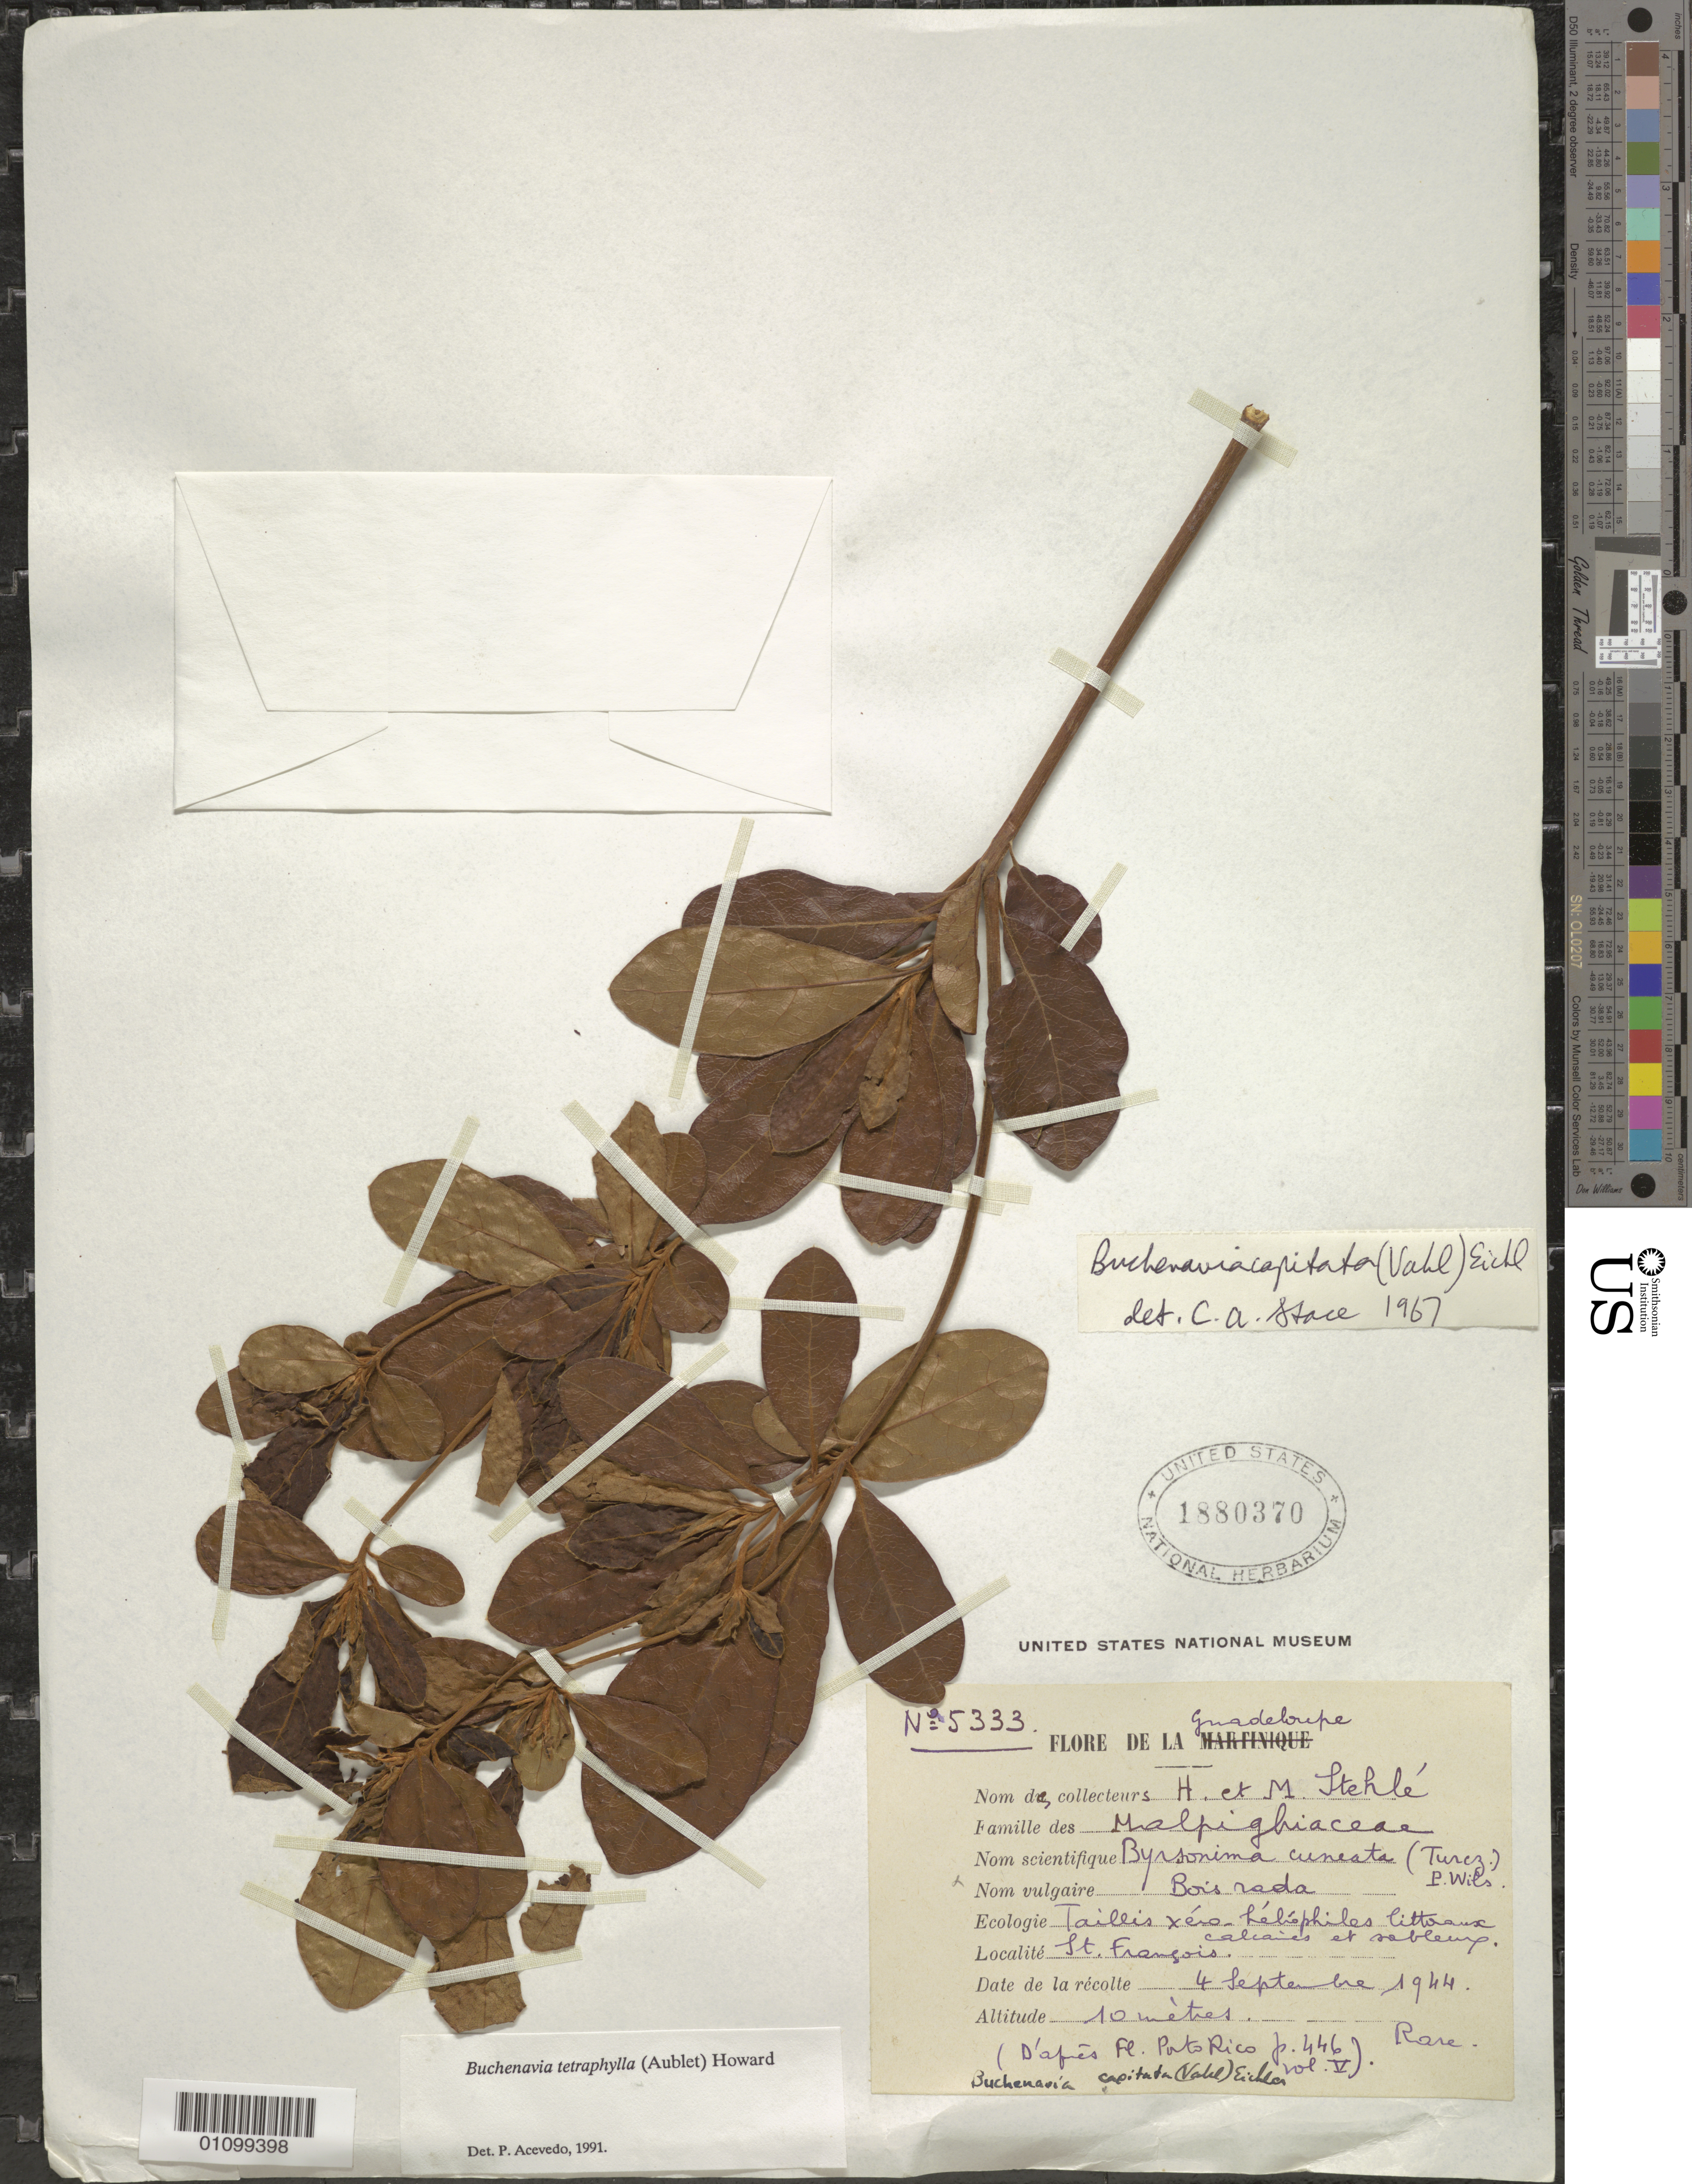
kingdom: Plantae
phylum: Tracheophyta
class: Magnoliopsida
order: Myrtales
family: Combretaceae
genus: Terminalia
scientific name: Terminalia tetraphylla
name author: (Aubl.) Gere & Boatwr.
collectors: H. Stehlé & M. Stehlé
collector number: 5333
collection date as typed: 04 Sep 1944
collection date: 1944-09-04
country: Guadeloupe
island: Grande Terre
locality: Bois rada. Taillis xero heliophiles littoaux calcaines et sableuy. St. Francois.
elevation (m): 10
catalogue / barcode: US 1880370